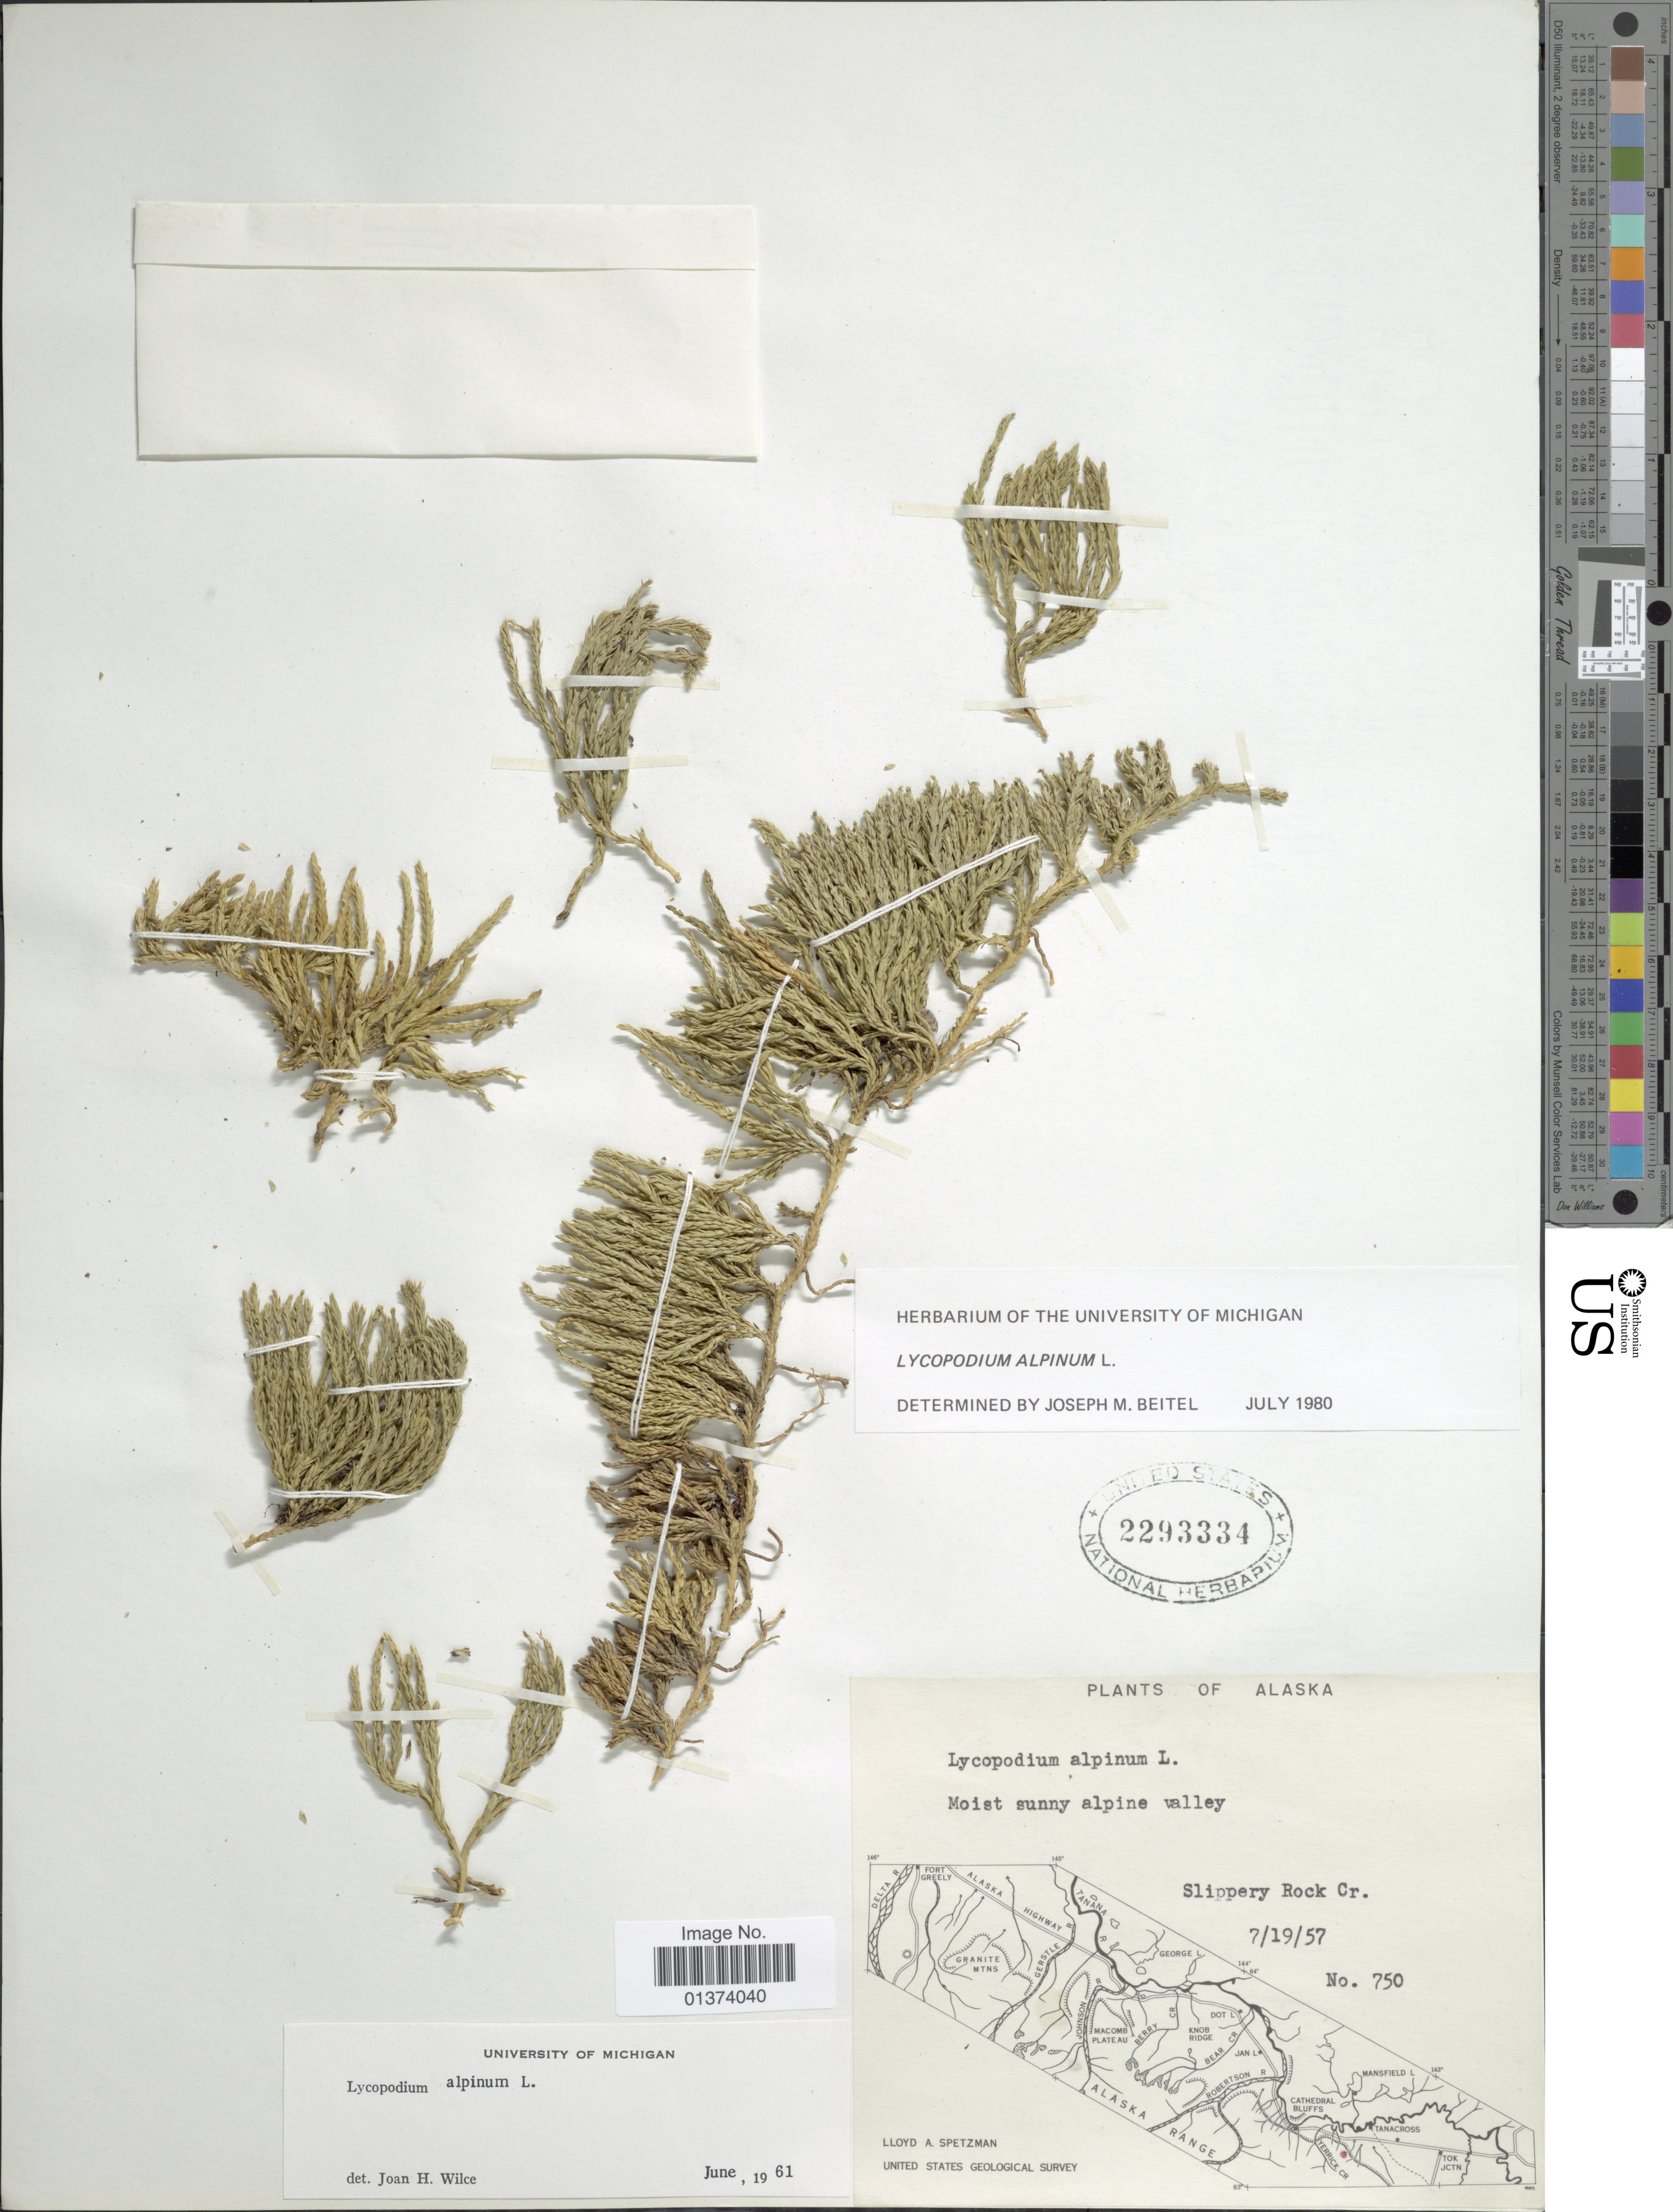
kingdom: Plantae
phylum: Tracheophyta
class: Lycopodiopsida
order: Lycopodiales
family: Lycopodiaceae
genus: Diphasiastrum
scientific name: Diphasiastrum alpinum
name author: (L.) Holub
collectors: L. Spetzman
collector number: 750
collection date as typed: Transcribed d/m/y: 19/7/57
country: United States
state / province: Alaska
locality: Moist sunny alpine valley, Slippery Rock Cr.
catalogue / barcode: US 2293334